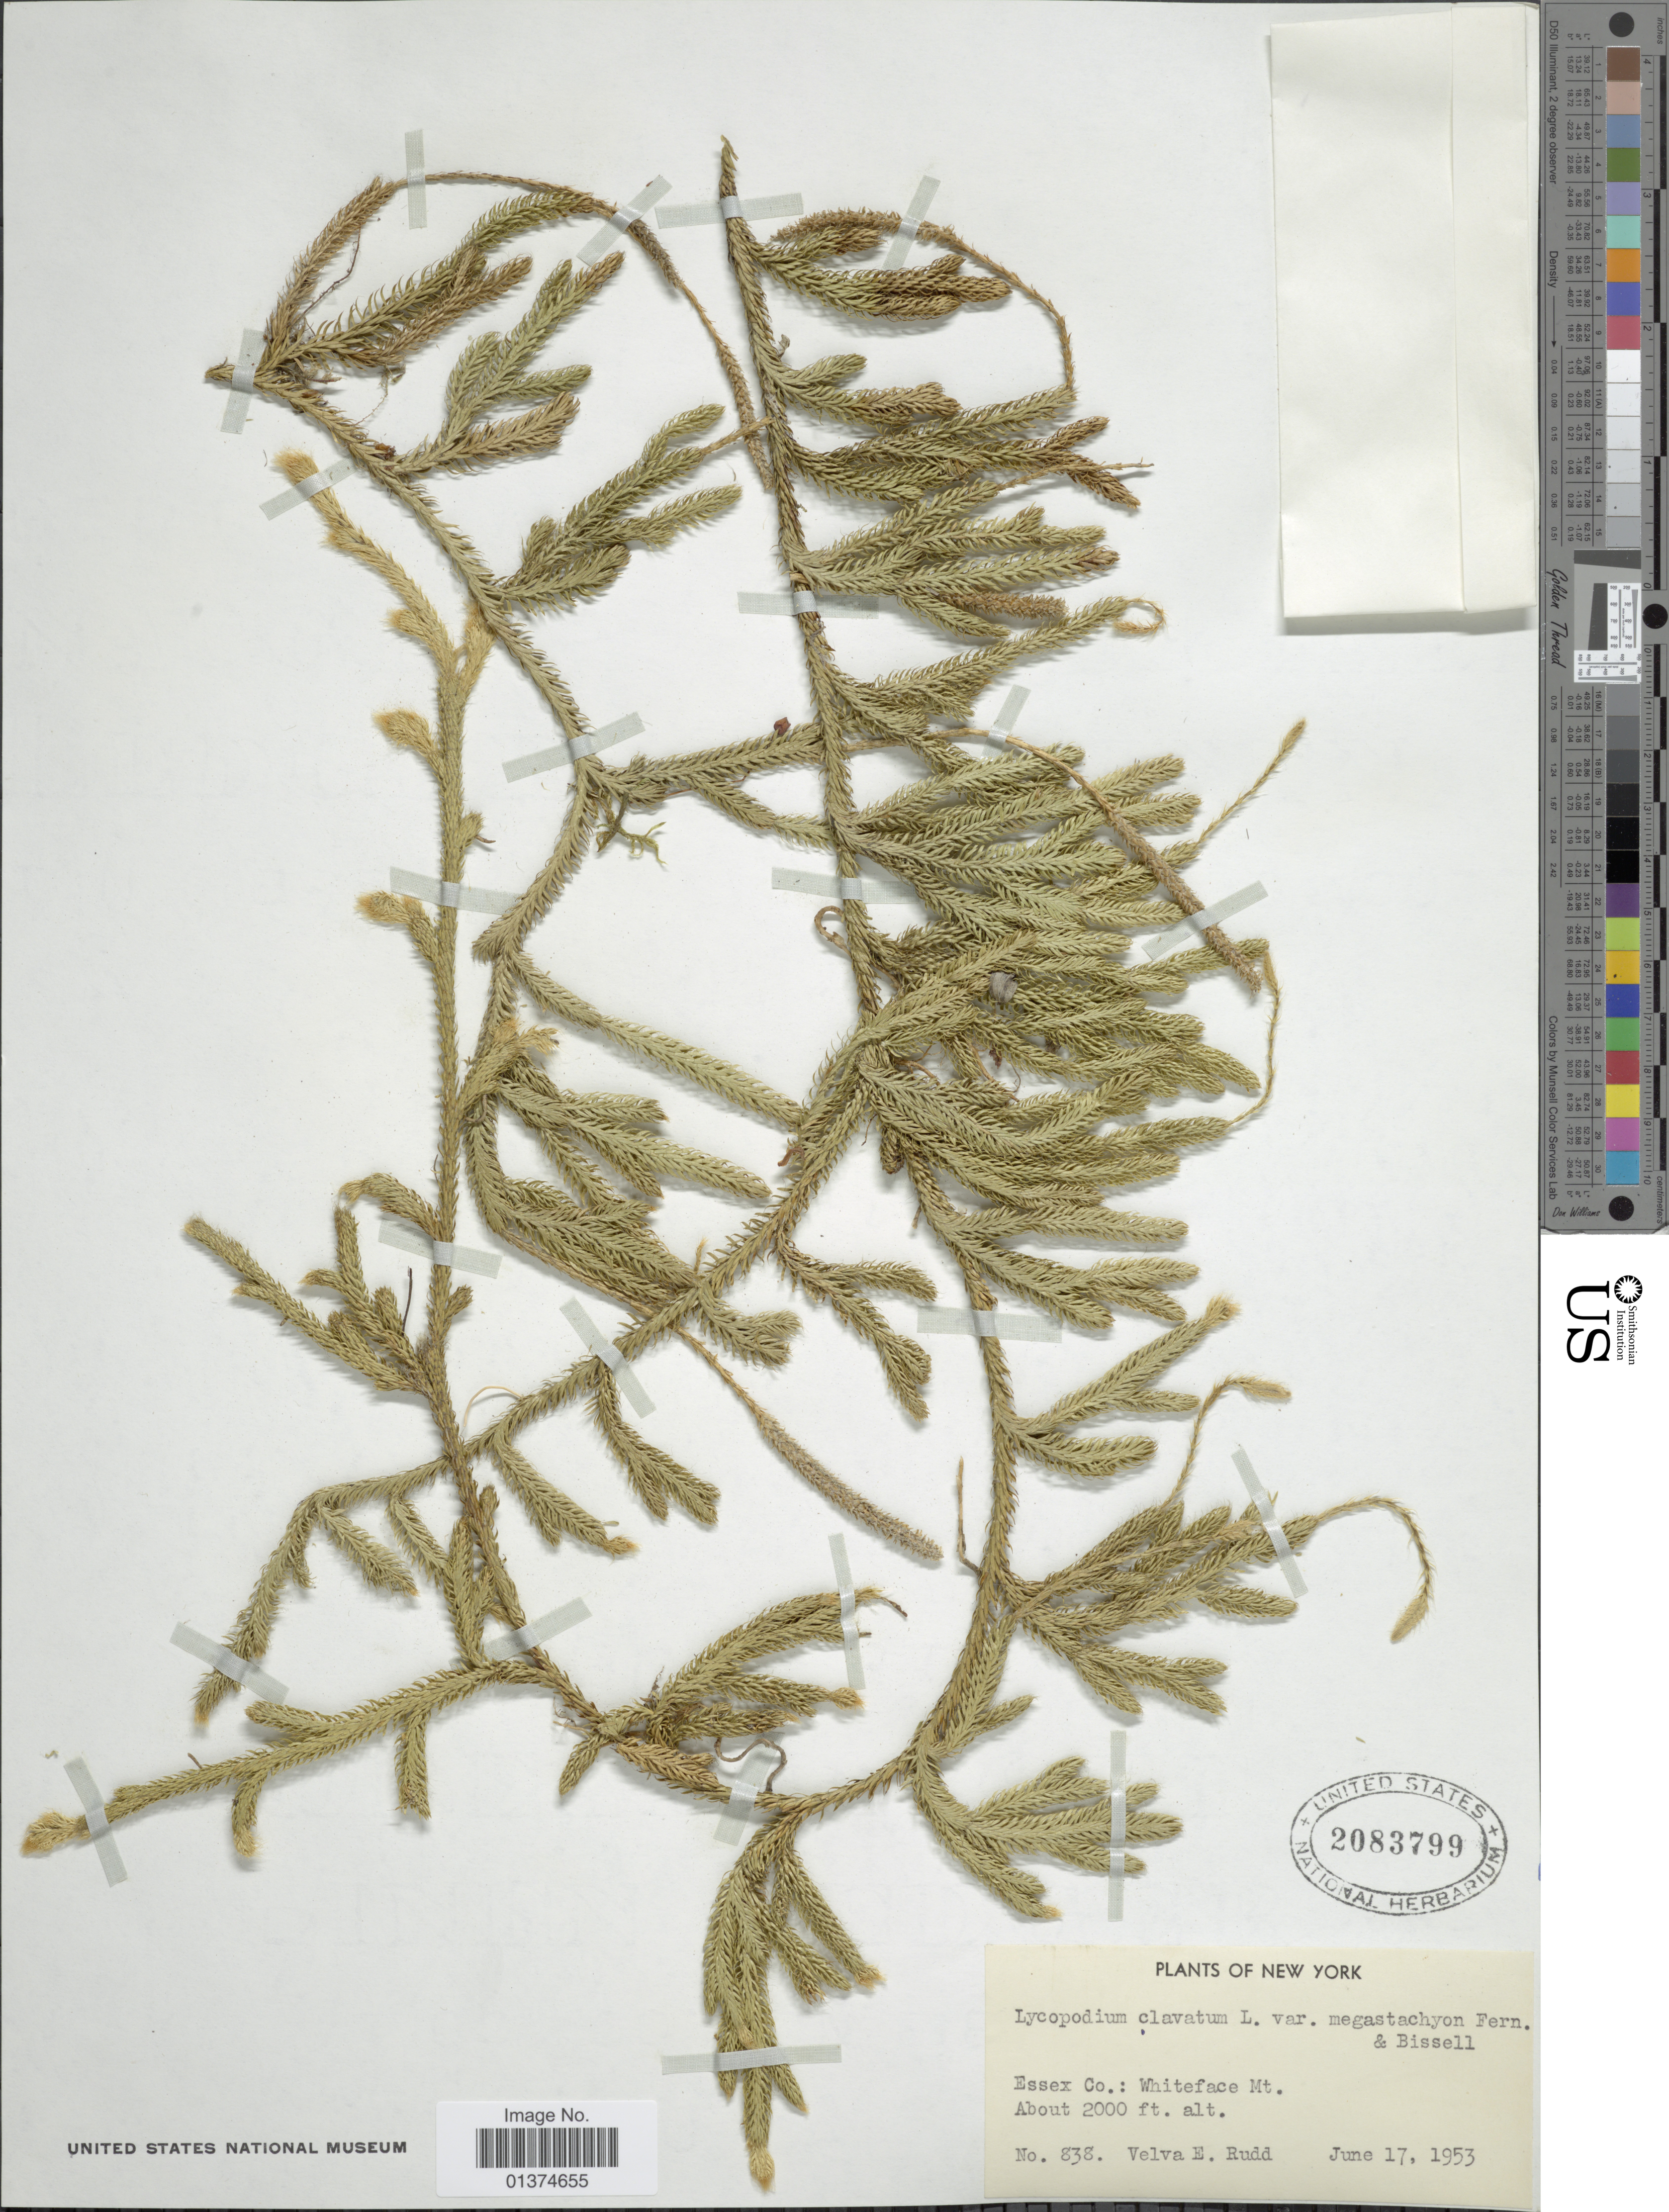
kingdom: Plantae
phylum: Tracheophyta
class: Lycopodiopsida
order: Lycopodiales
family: Lycopodiaceae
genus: Lycopodium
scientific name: Lycopodium clavatum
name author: L.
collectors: V. E. Rudd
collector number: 838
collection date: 1953-06-17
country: United States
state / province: New York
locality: Essex Co.: Whiteface Mt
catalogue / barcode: US 2083799